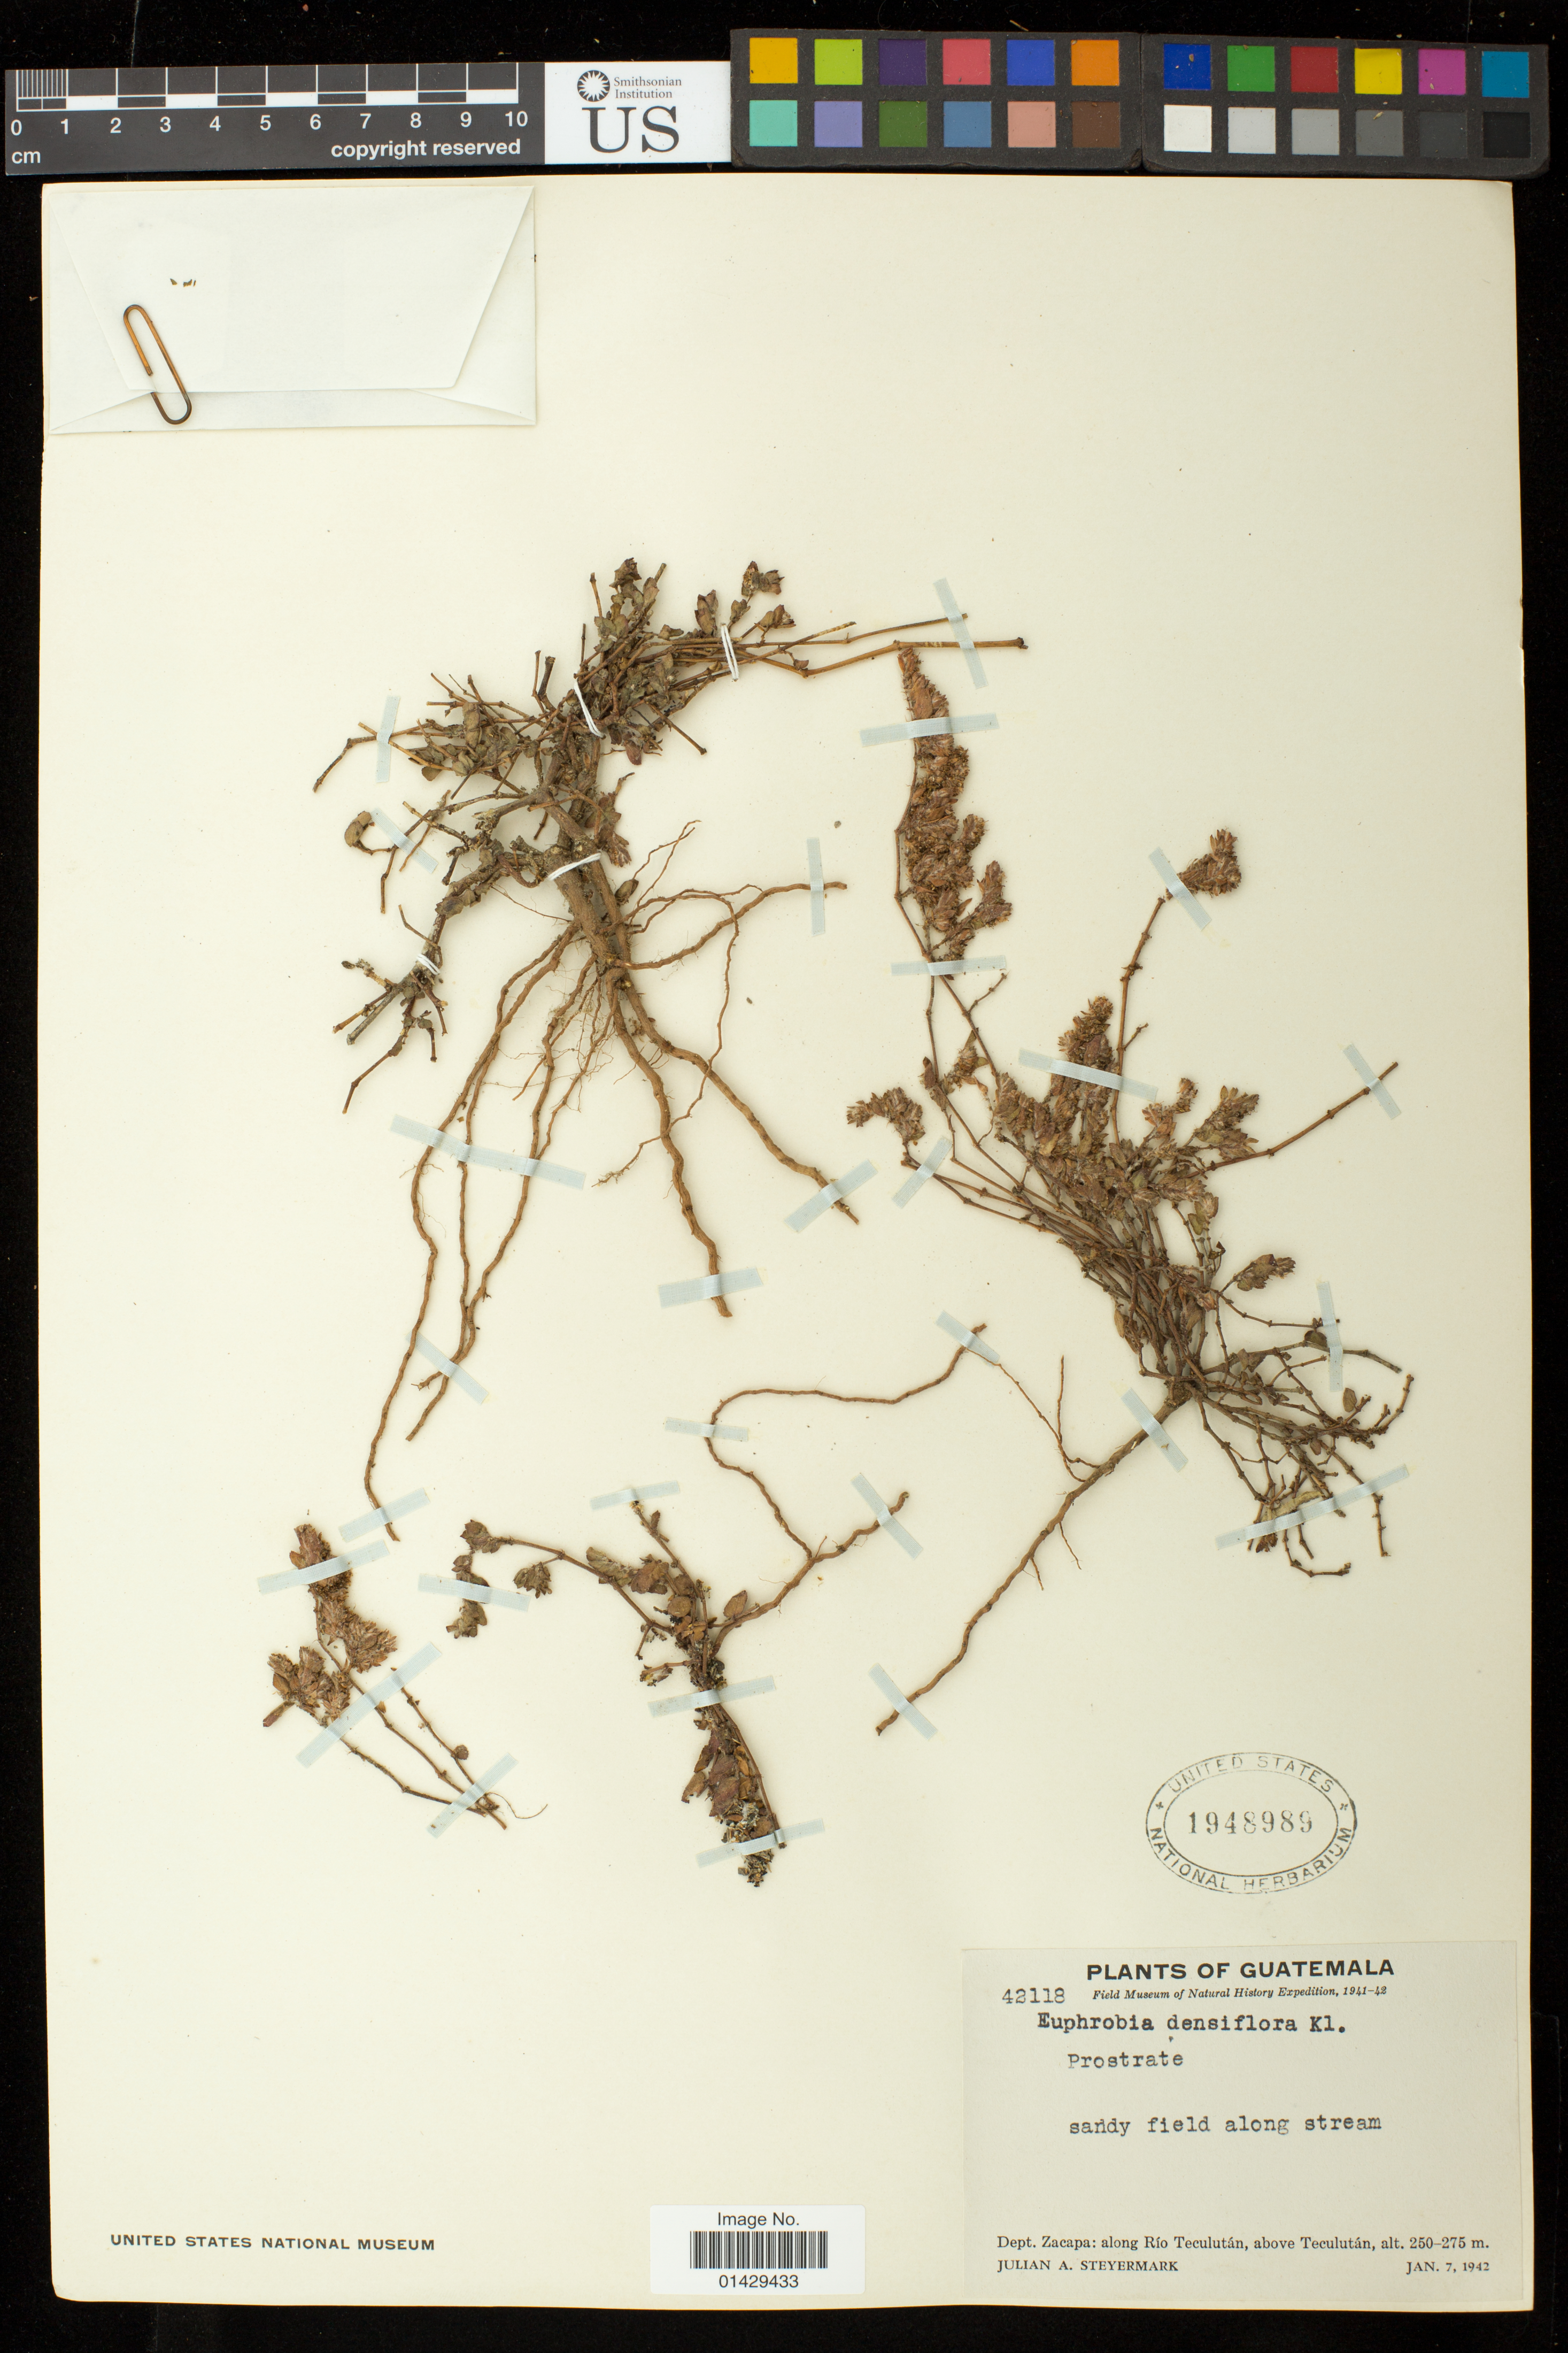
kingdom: Plantae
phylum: Tracheophyta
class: Magnoliopsida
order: Malpighiales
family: Euphorbiaceae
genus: Euphorbia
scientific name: Euphorbia densiflora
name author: (Klotzsch & Garcke) Klotzsch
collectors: J. Steyermark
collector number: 42118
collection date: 1942-01-07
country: Guatemala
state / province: Zacapa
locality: Sandy field along stream; Along Rio Teculutan, above Teculutan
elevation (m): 250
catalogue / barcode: US 1948989